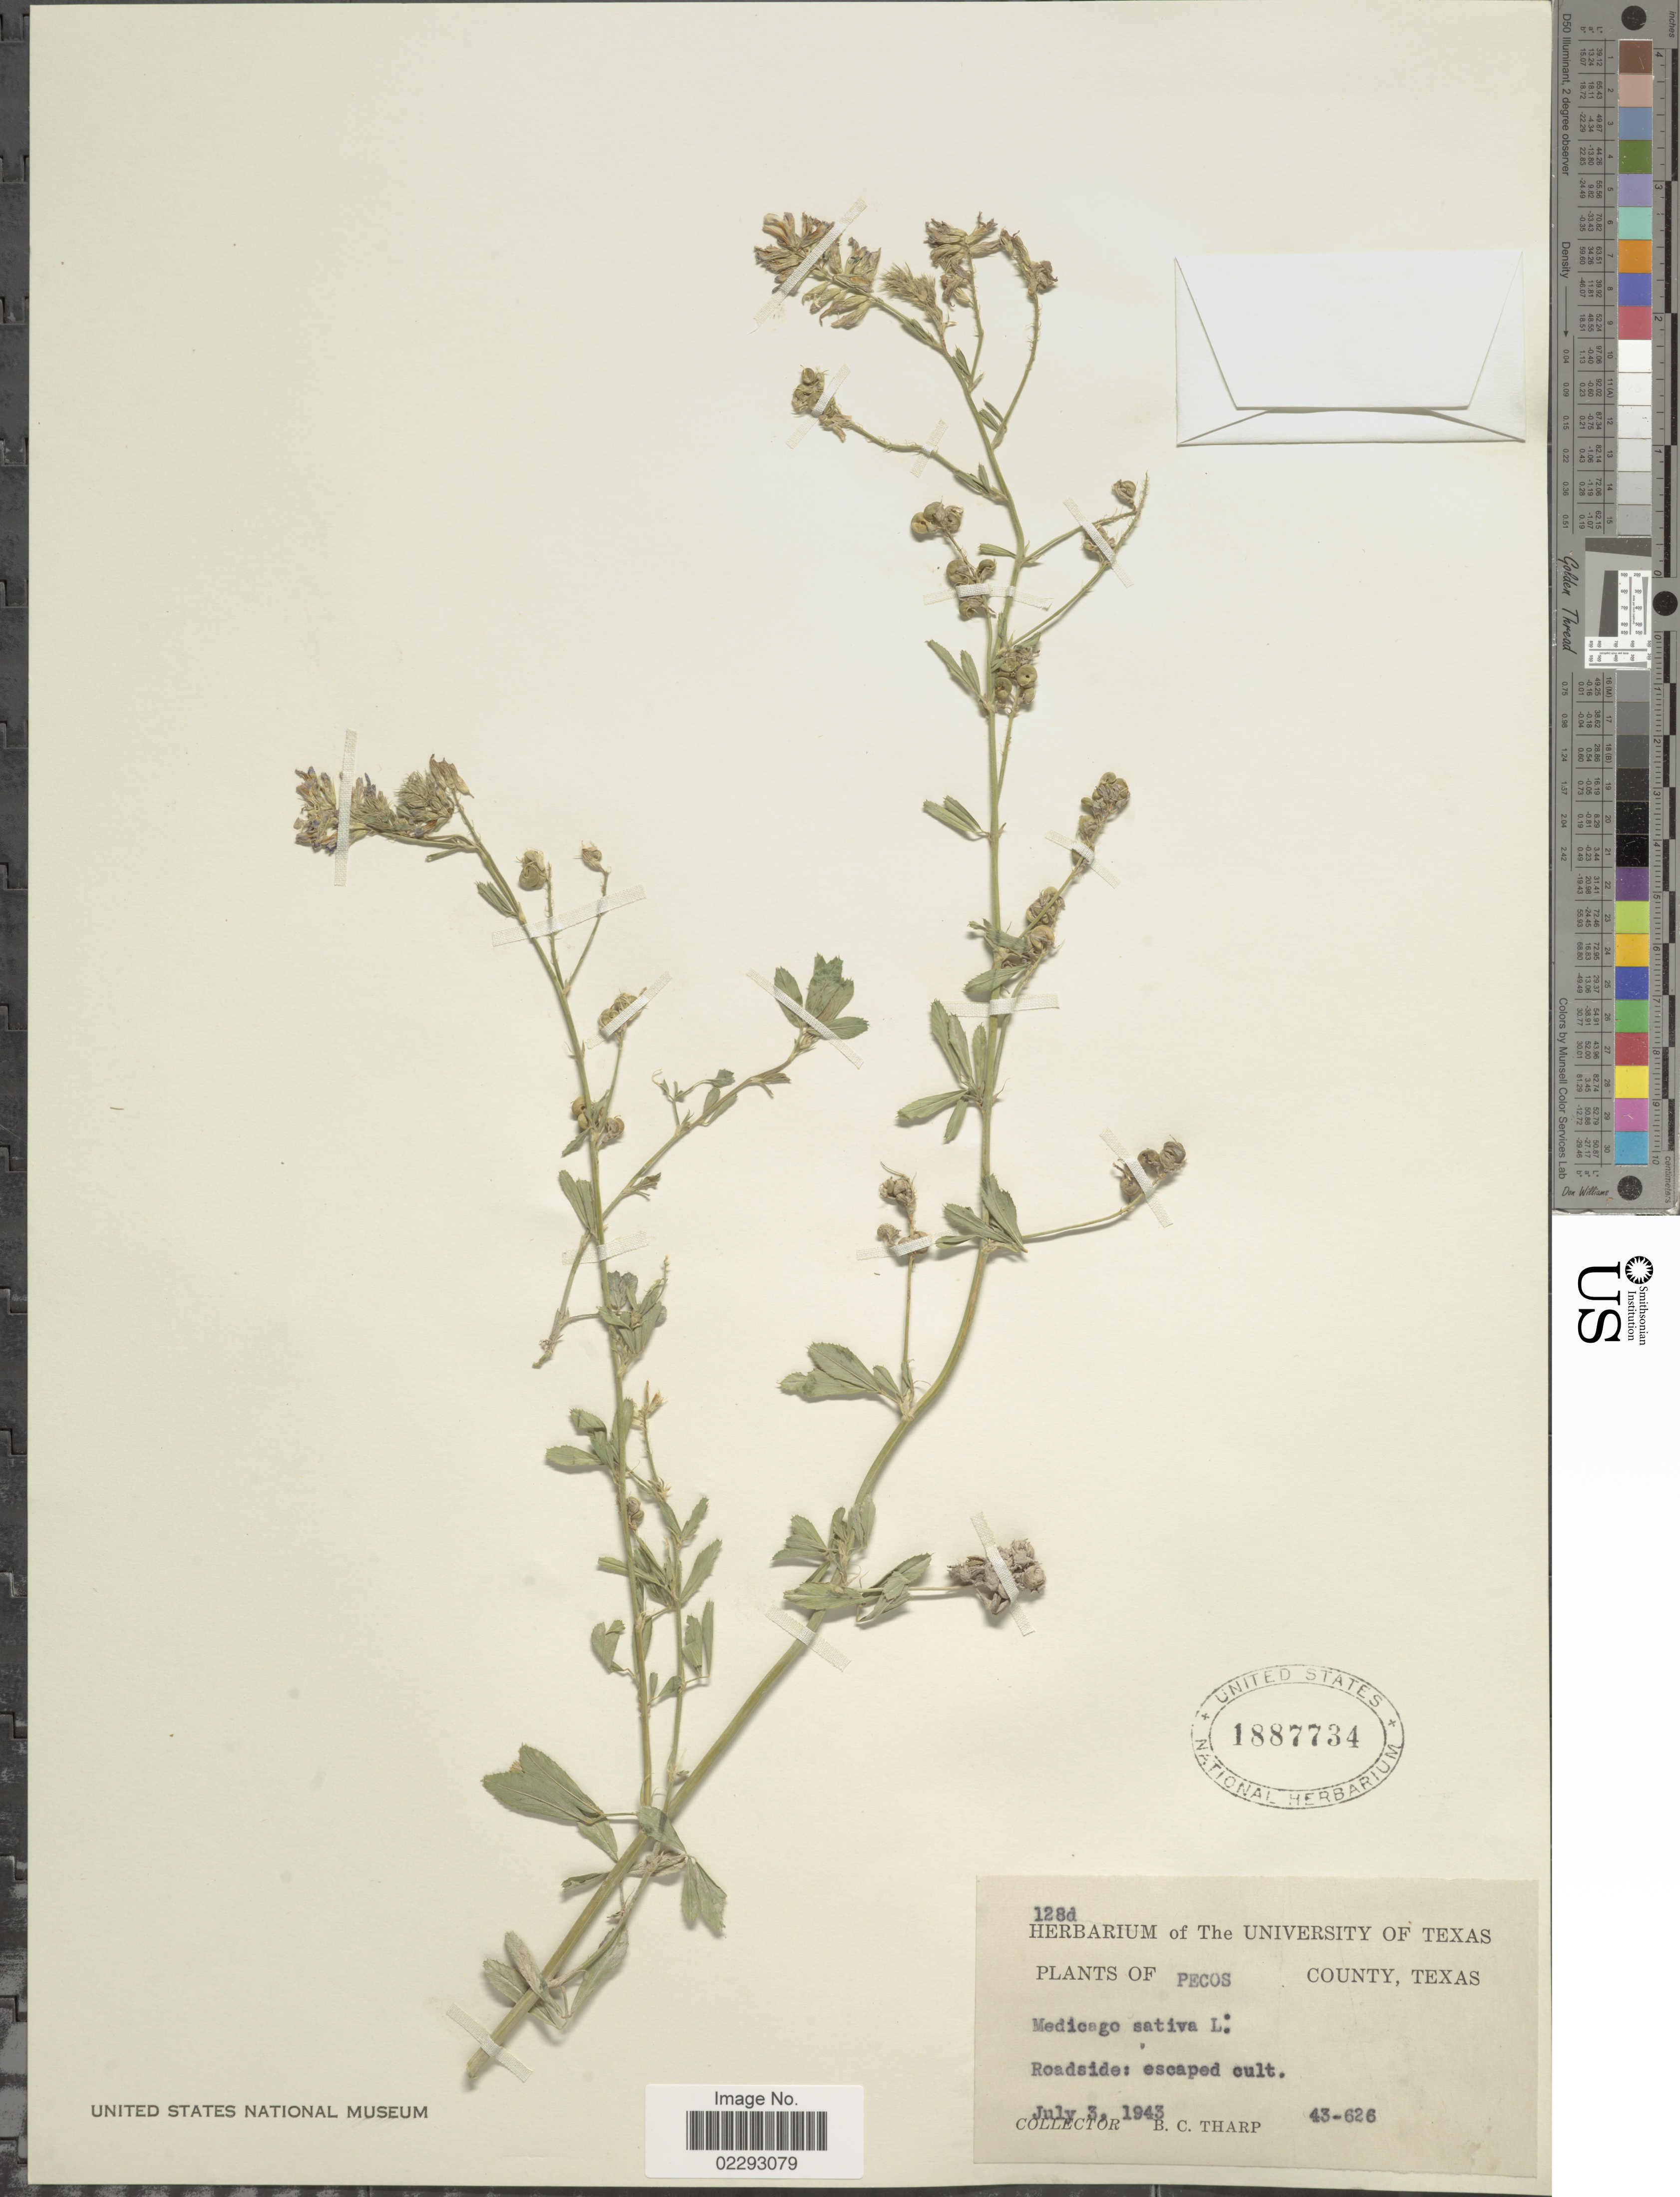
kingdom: Plantae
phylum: Tracheophyta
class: Magnoliopsida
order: Fabales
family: Fabaceae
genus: Medicago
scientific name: Medicago sativa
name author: L.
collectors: B. C. Tharp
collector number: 43-628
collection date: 1943-07-03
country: United States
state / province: Texas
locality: Pecos, County Texas. Roadside: escaped cult.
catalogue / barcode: US 1887734